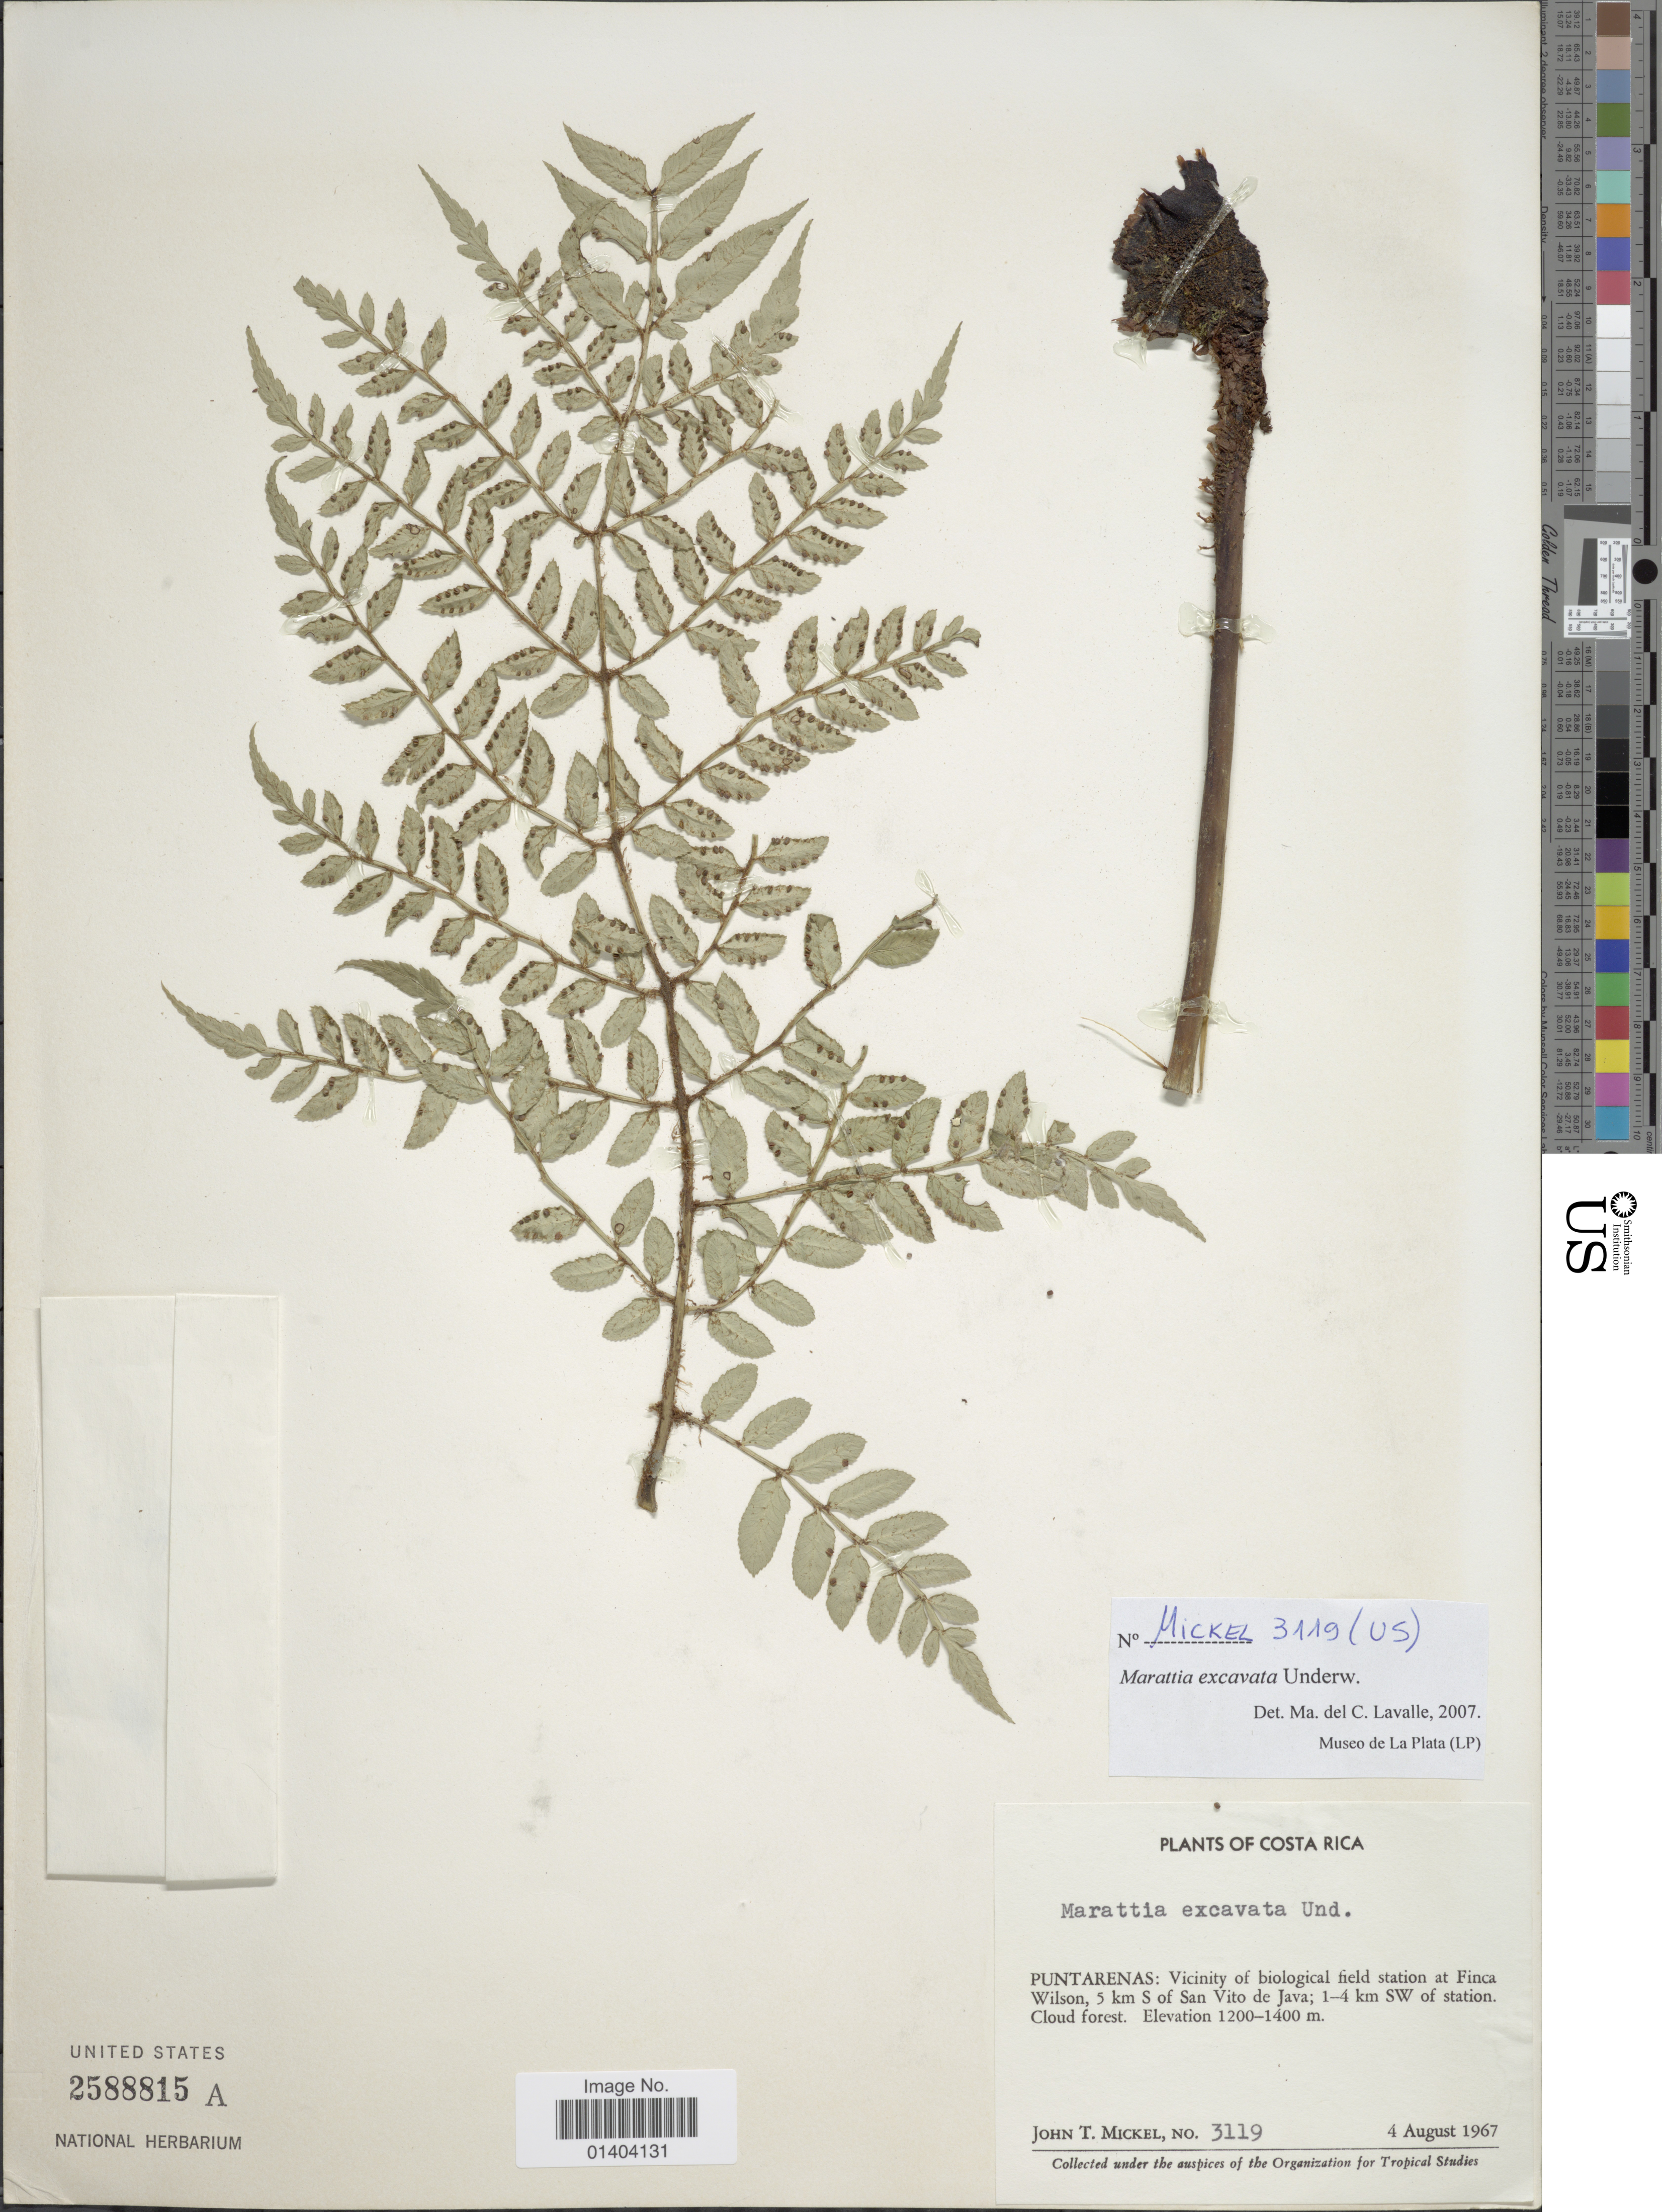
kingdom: Plantae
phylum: Tracheophyta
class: Polypodiopsida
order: Marattiales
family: Marattiaceae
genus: Marattia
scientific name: Marattia excavata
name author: Underw.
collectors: J. T. Mickel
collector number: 3119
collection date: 1967-08-04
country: Costa Rica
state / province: Puntarenas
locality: Puntarensas: vicinity of biological field station at Finca Wilson 5 km S of San Vito de Java 1-4km SW of station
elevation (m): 1200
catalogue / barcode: US 2588815A